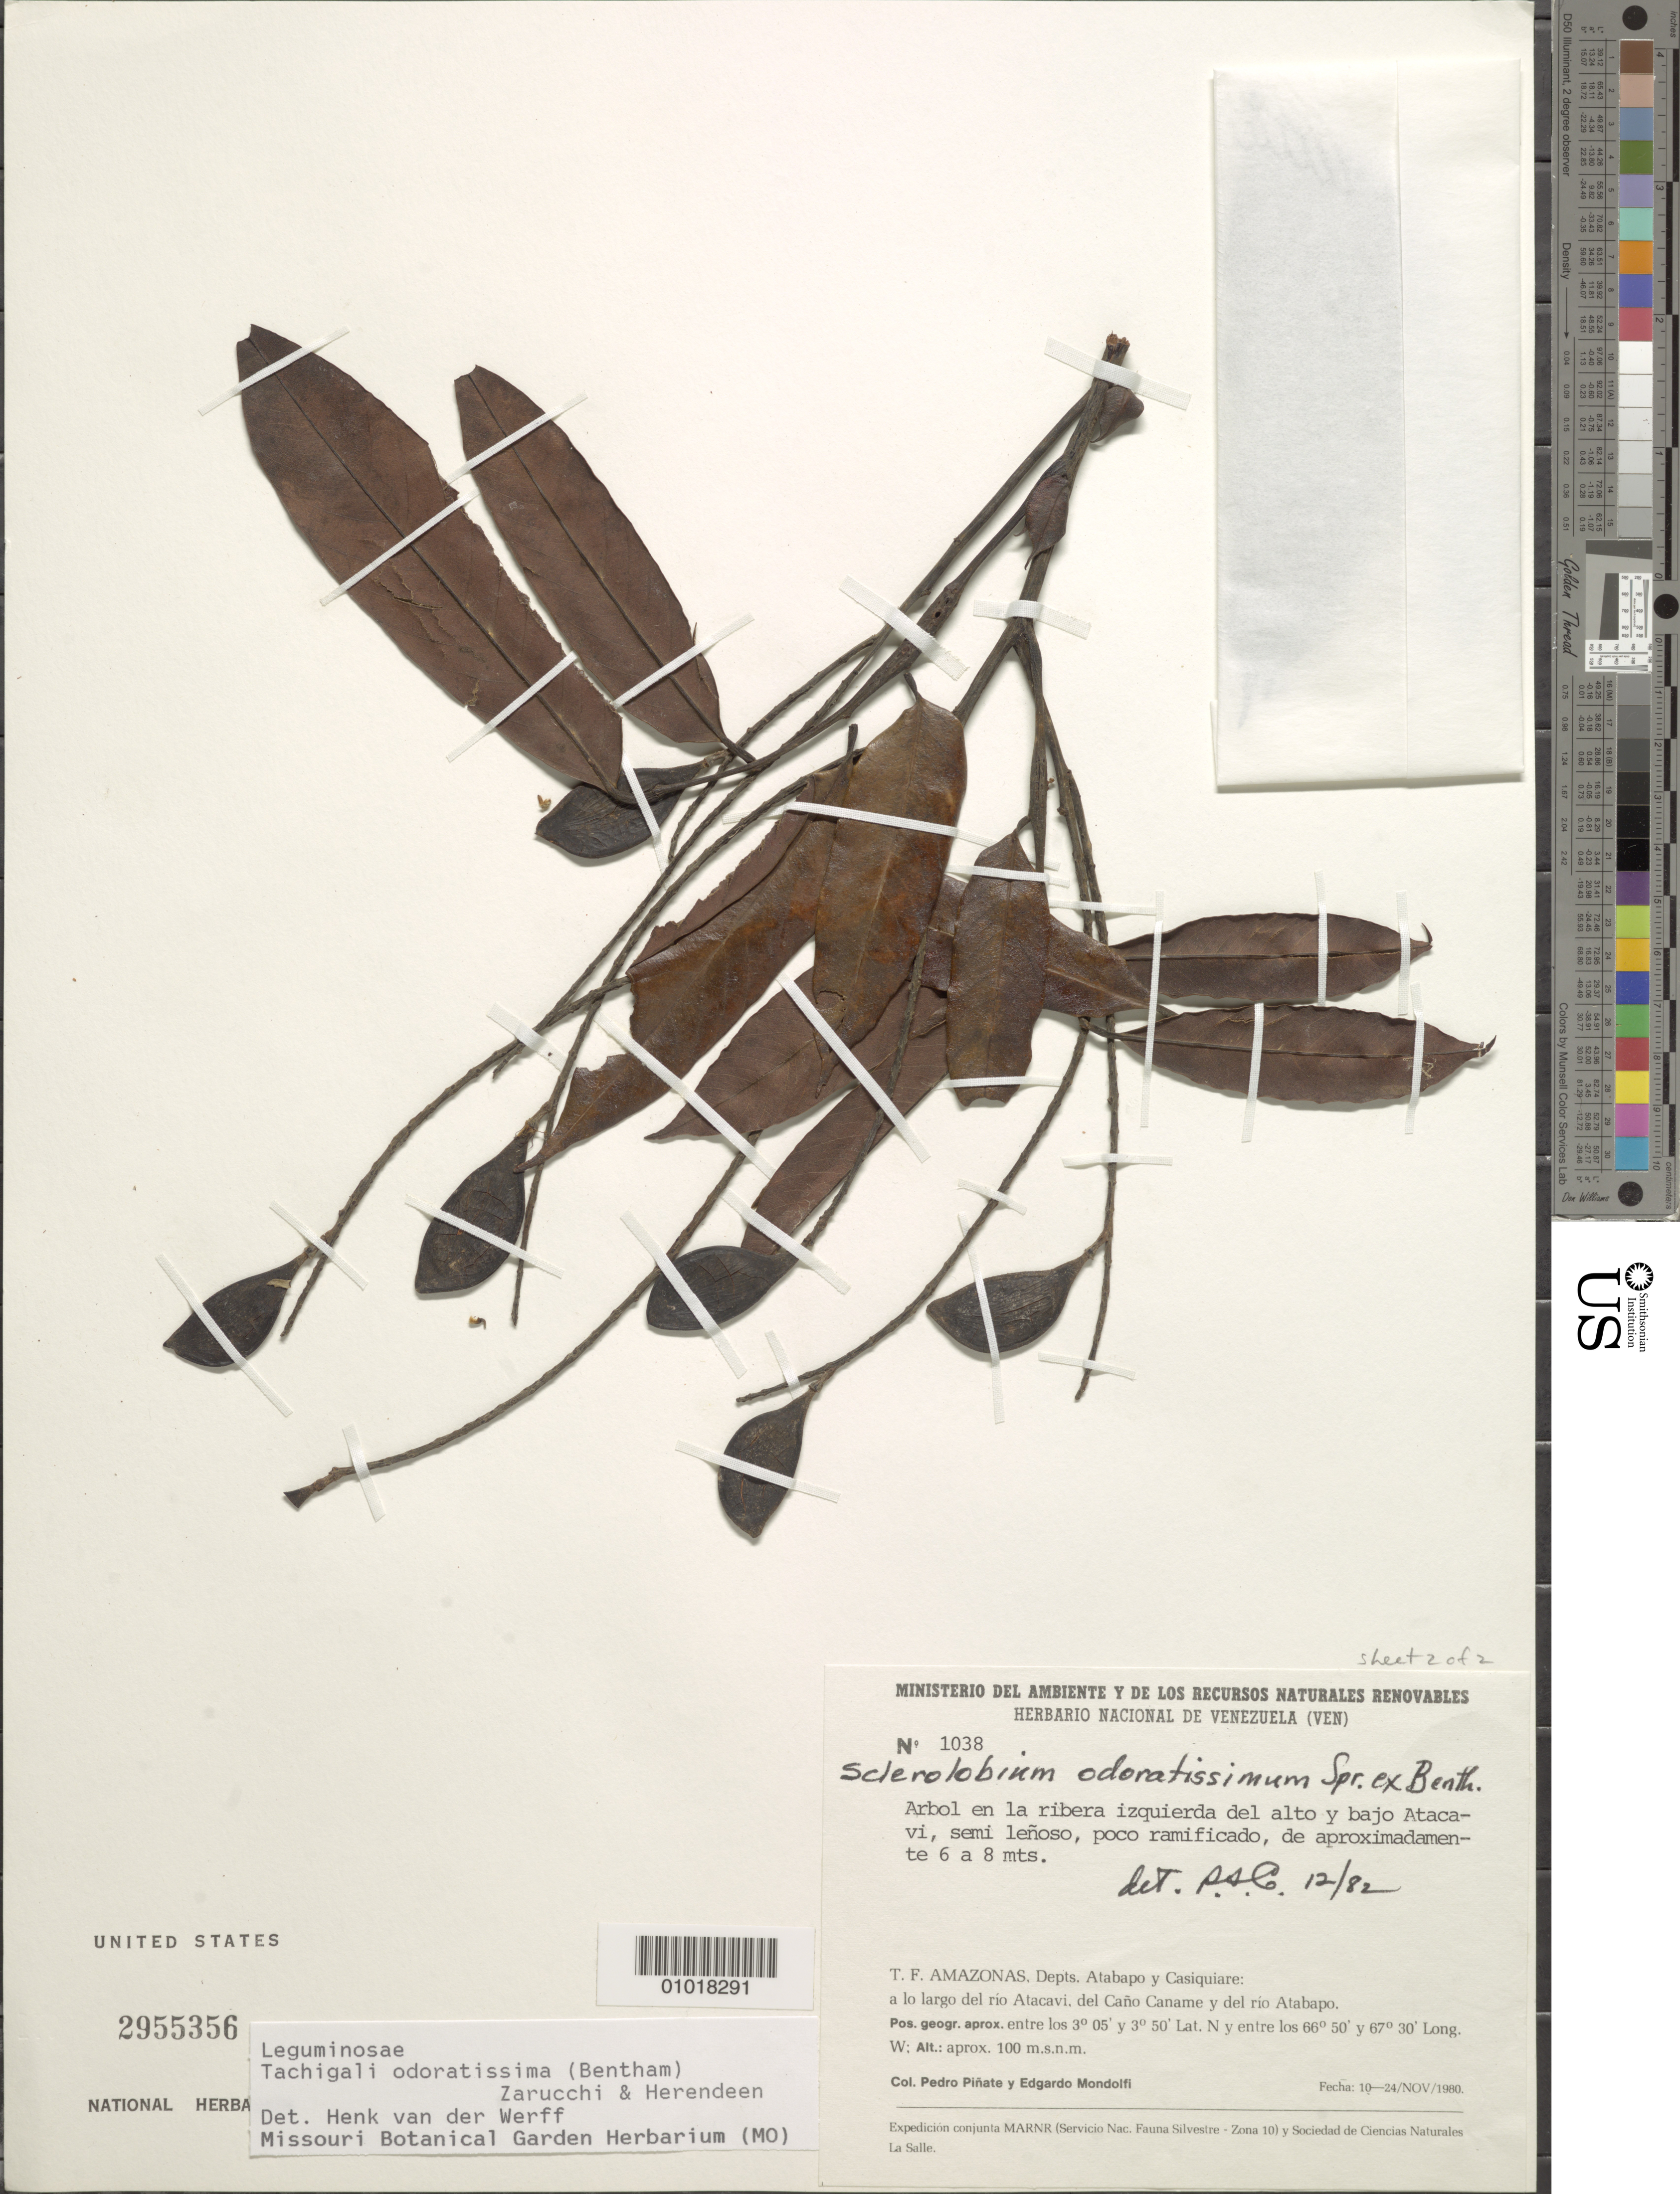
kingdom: Plantae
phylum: Tracheophyta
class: Magnoliopsida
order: Fabales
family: Fabaceae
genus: Tachigali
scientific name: Tachigali odoratissima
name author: (Benth. ex Spruce) Zarucchi & Herend.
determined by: van der Werff, H., (MO), Missouri Botanical Garden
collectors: P. Piñate & E. Mondolfi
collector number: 1038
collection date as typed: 10-Nov-80 to 24-Nov-80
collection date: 1980-11-10/1980-11-24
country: Venezuela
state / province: Amazonas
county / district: Atabapo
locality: Río Atacavi, Caño Caname & Río Atabapo; ribera izquierda del alto y bajo Atacavi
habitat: En diversas riberas del alto y medio río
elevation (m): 100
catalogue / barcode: US 2955356